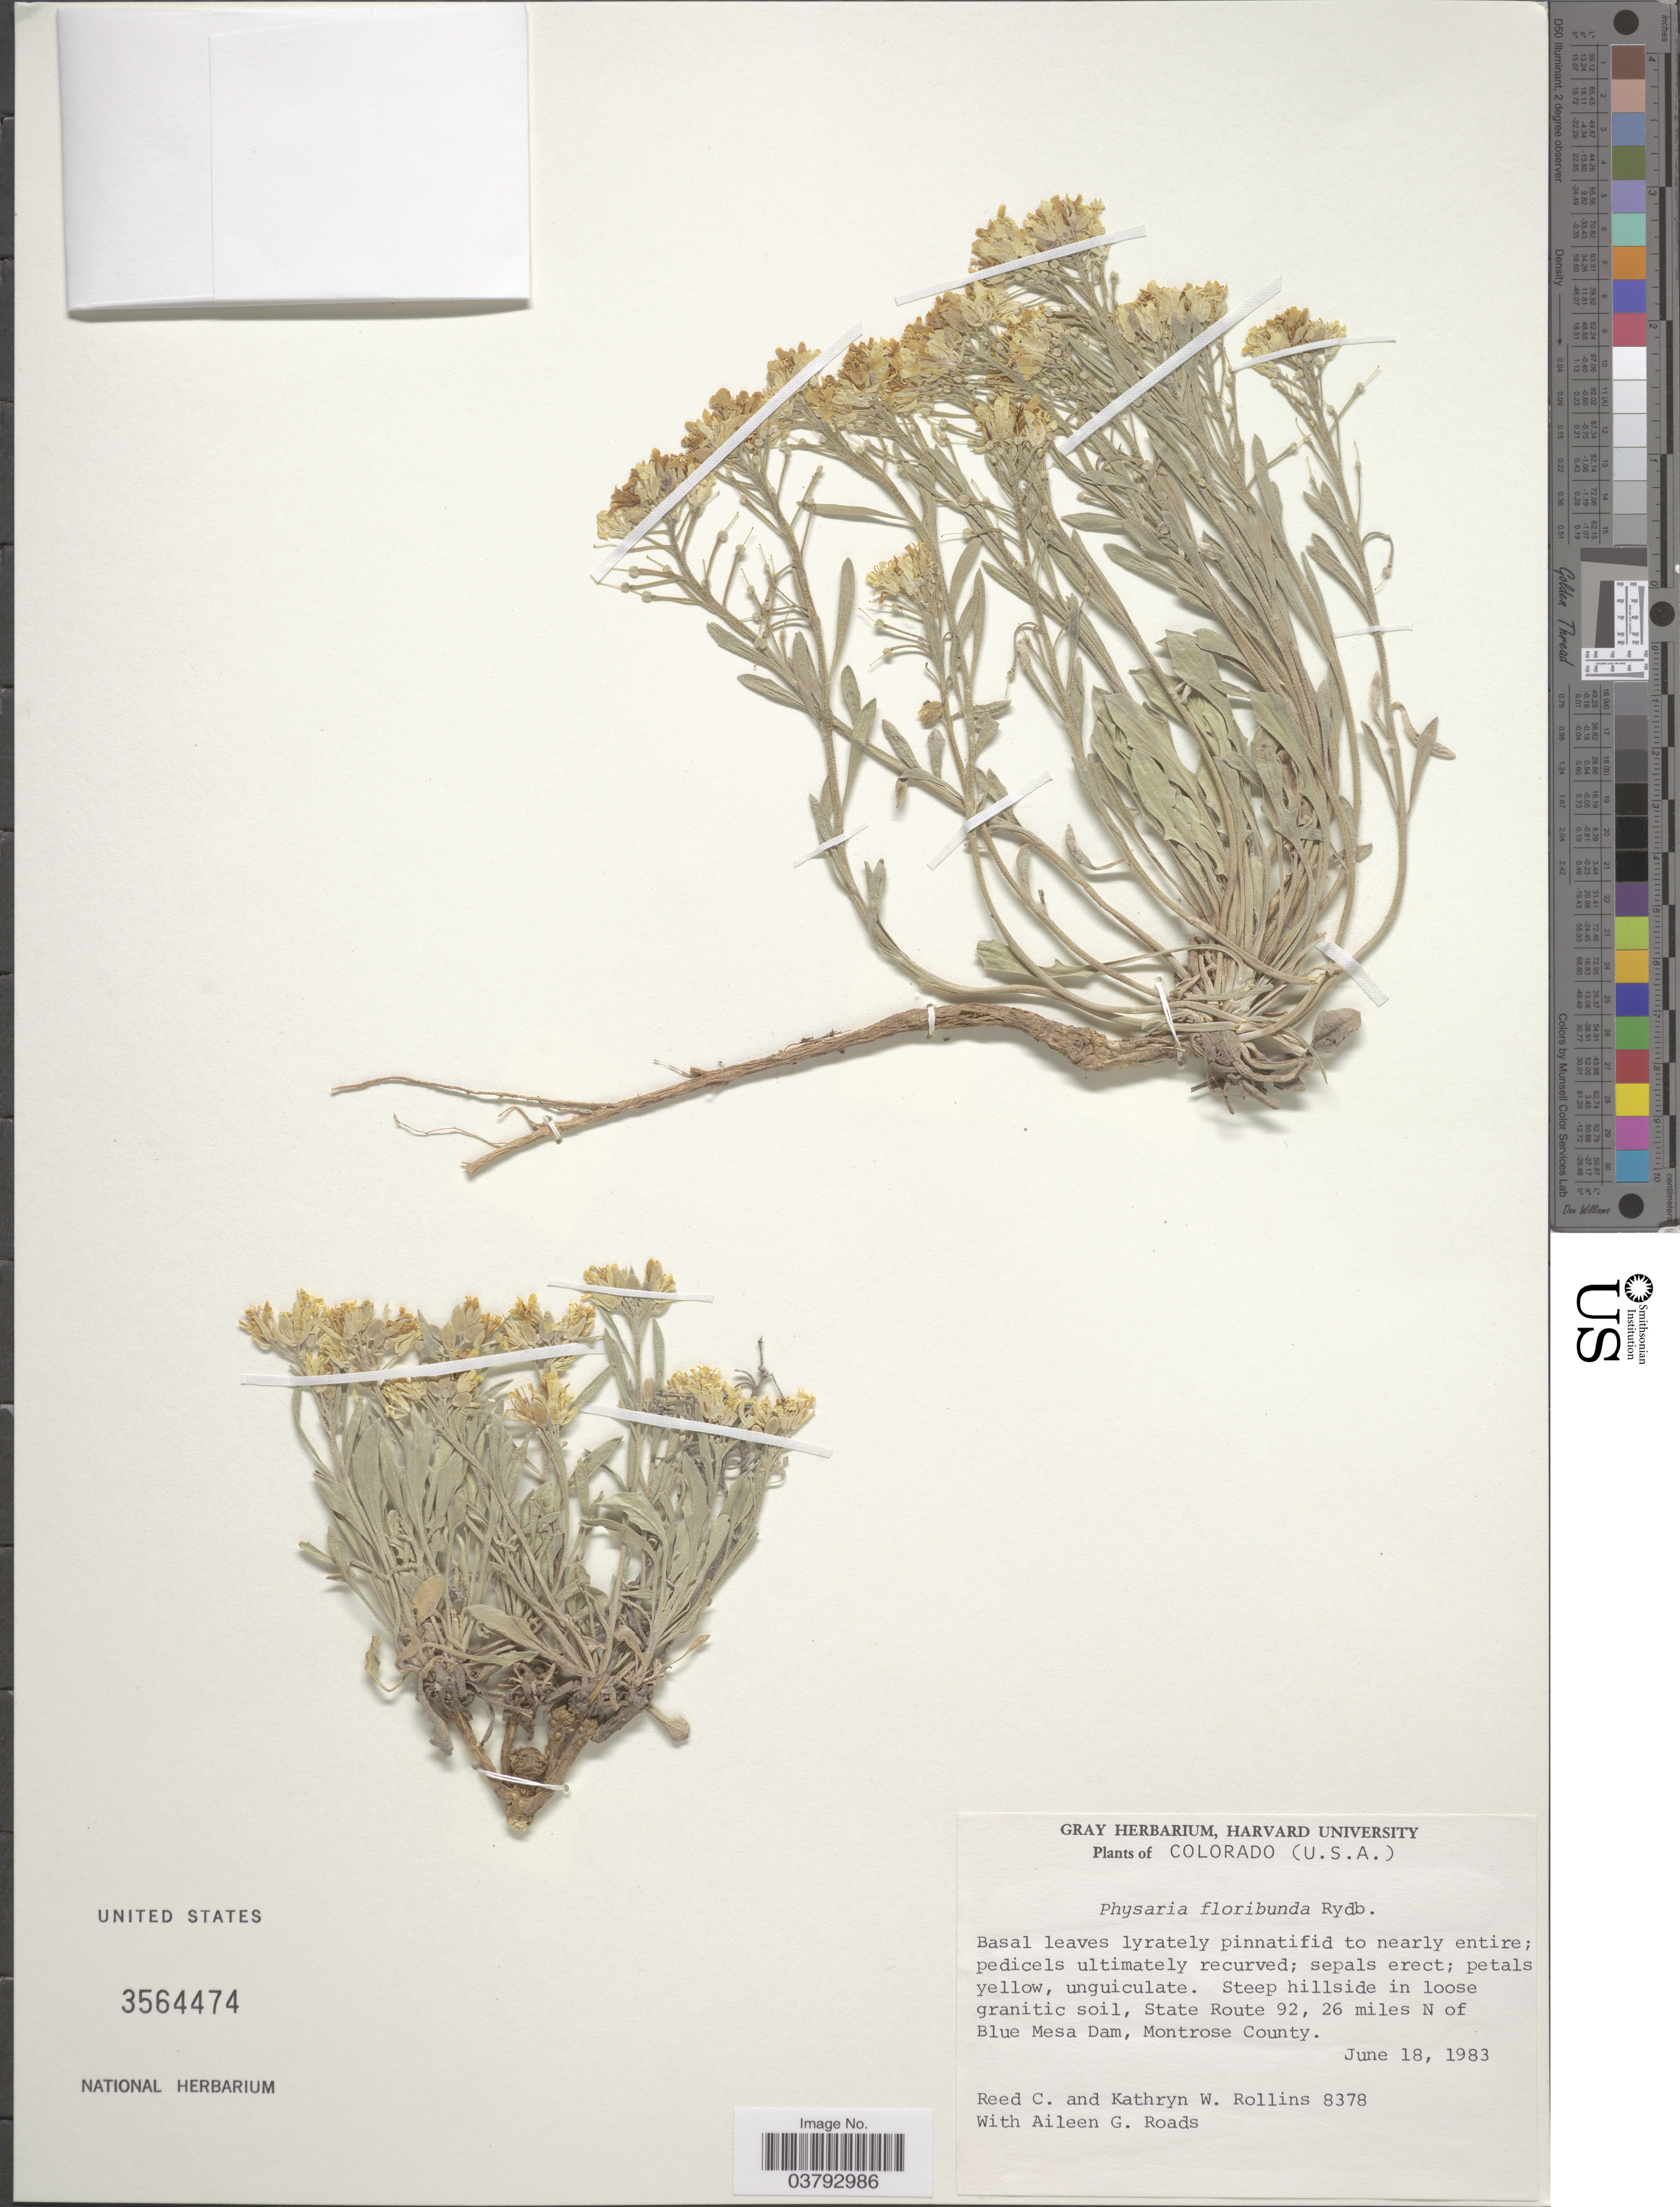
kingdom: Plantae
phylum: Tracheophyta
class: Magnoliopsida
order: Brassicales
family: Brassicaceae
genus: Physaria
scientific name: Physaria floribunda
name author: Rydb.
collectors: R. C. Rollins, K. W. Rollins & A. Roads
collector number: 8378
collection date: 1983-06-18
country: United States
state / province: Colorado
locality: State Route 92, 26 miles N of Blue Mesa Dam, Montrose County.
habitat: steep hillside in loose granitic soil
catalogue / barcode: US 3564474